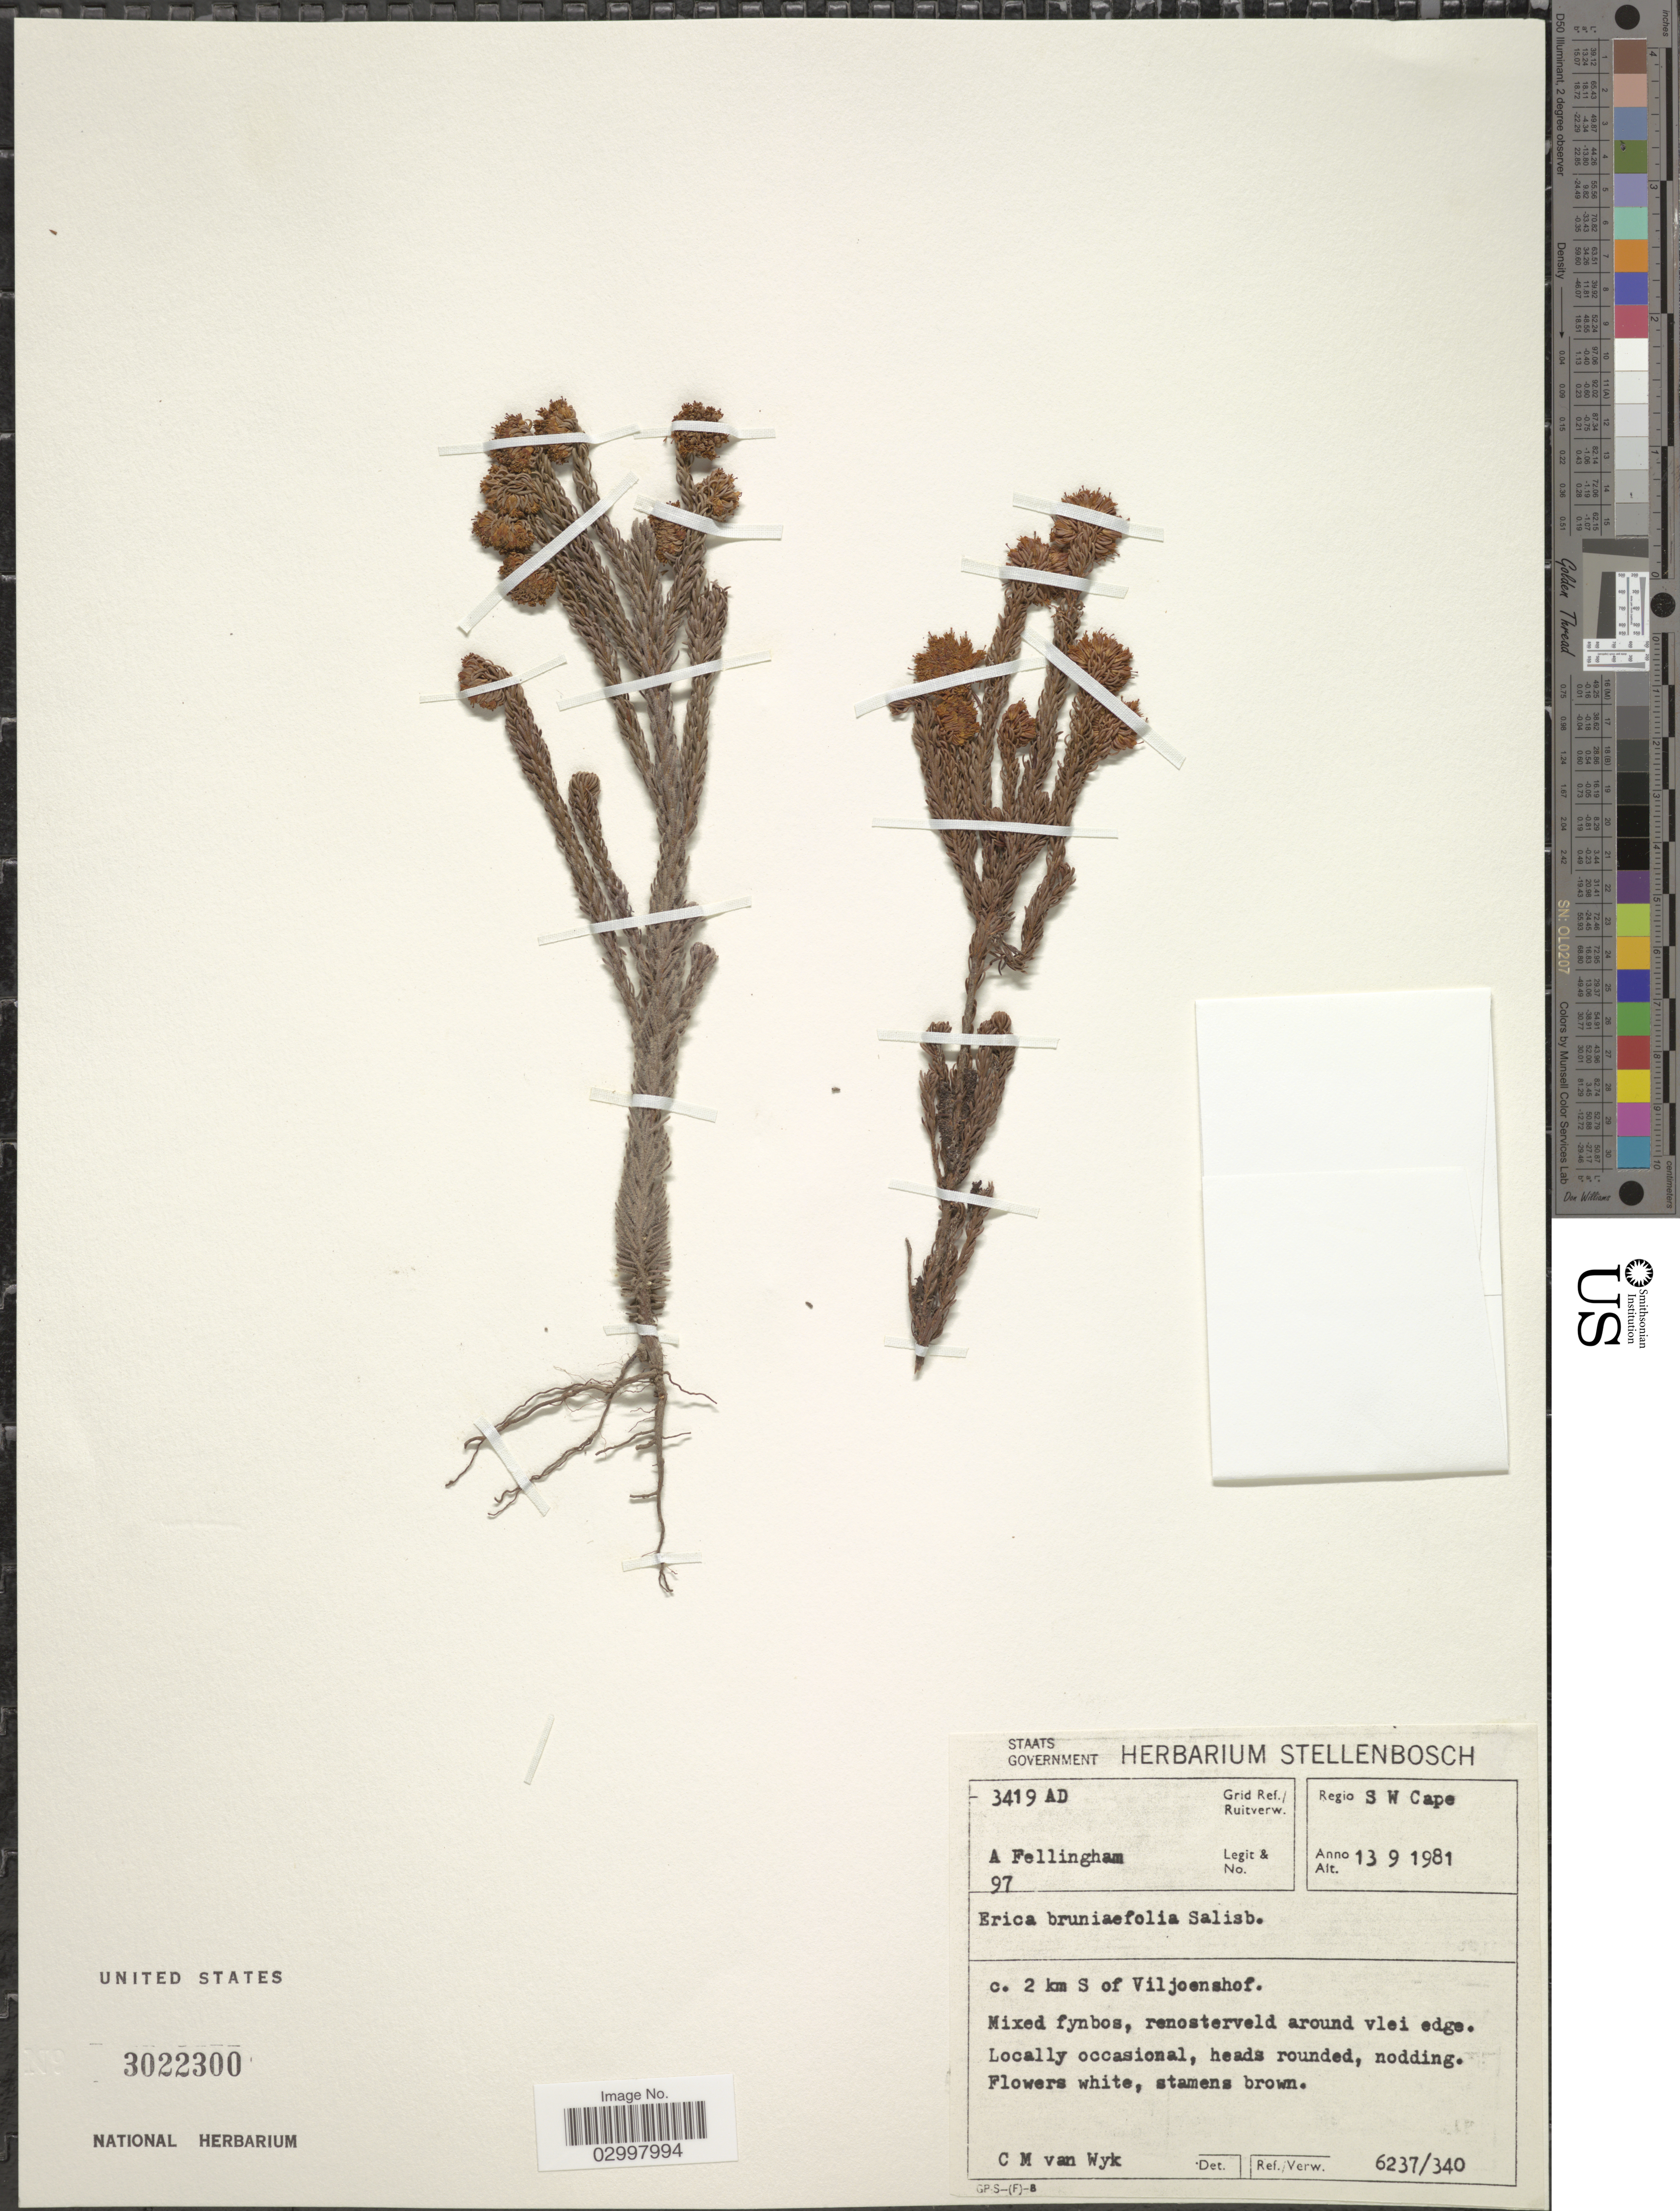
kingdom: Plantae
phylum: Tracheophyta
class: Magnoliopsida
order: Ericales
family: Ericaceae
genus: Erica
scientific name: Erica bruniifolia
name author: Salisb.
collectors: A. Fellingham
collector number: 97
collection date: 1981-09-13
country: South Africa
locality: Regio S W Cape. Grid Ref./Ruitverw. 3419 AD, c. 2 km S of Viljoenshof.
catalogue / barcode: US 3022300